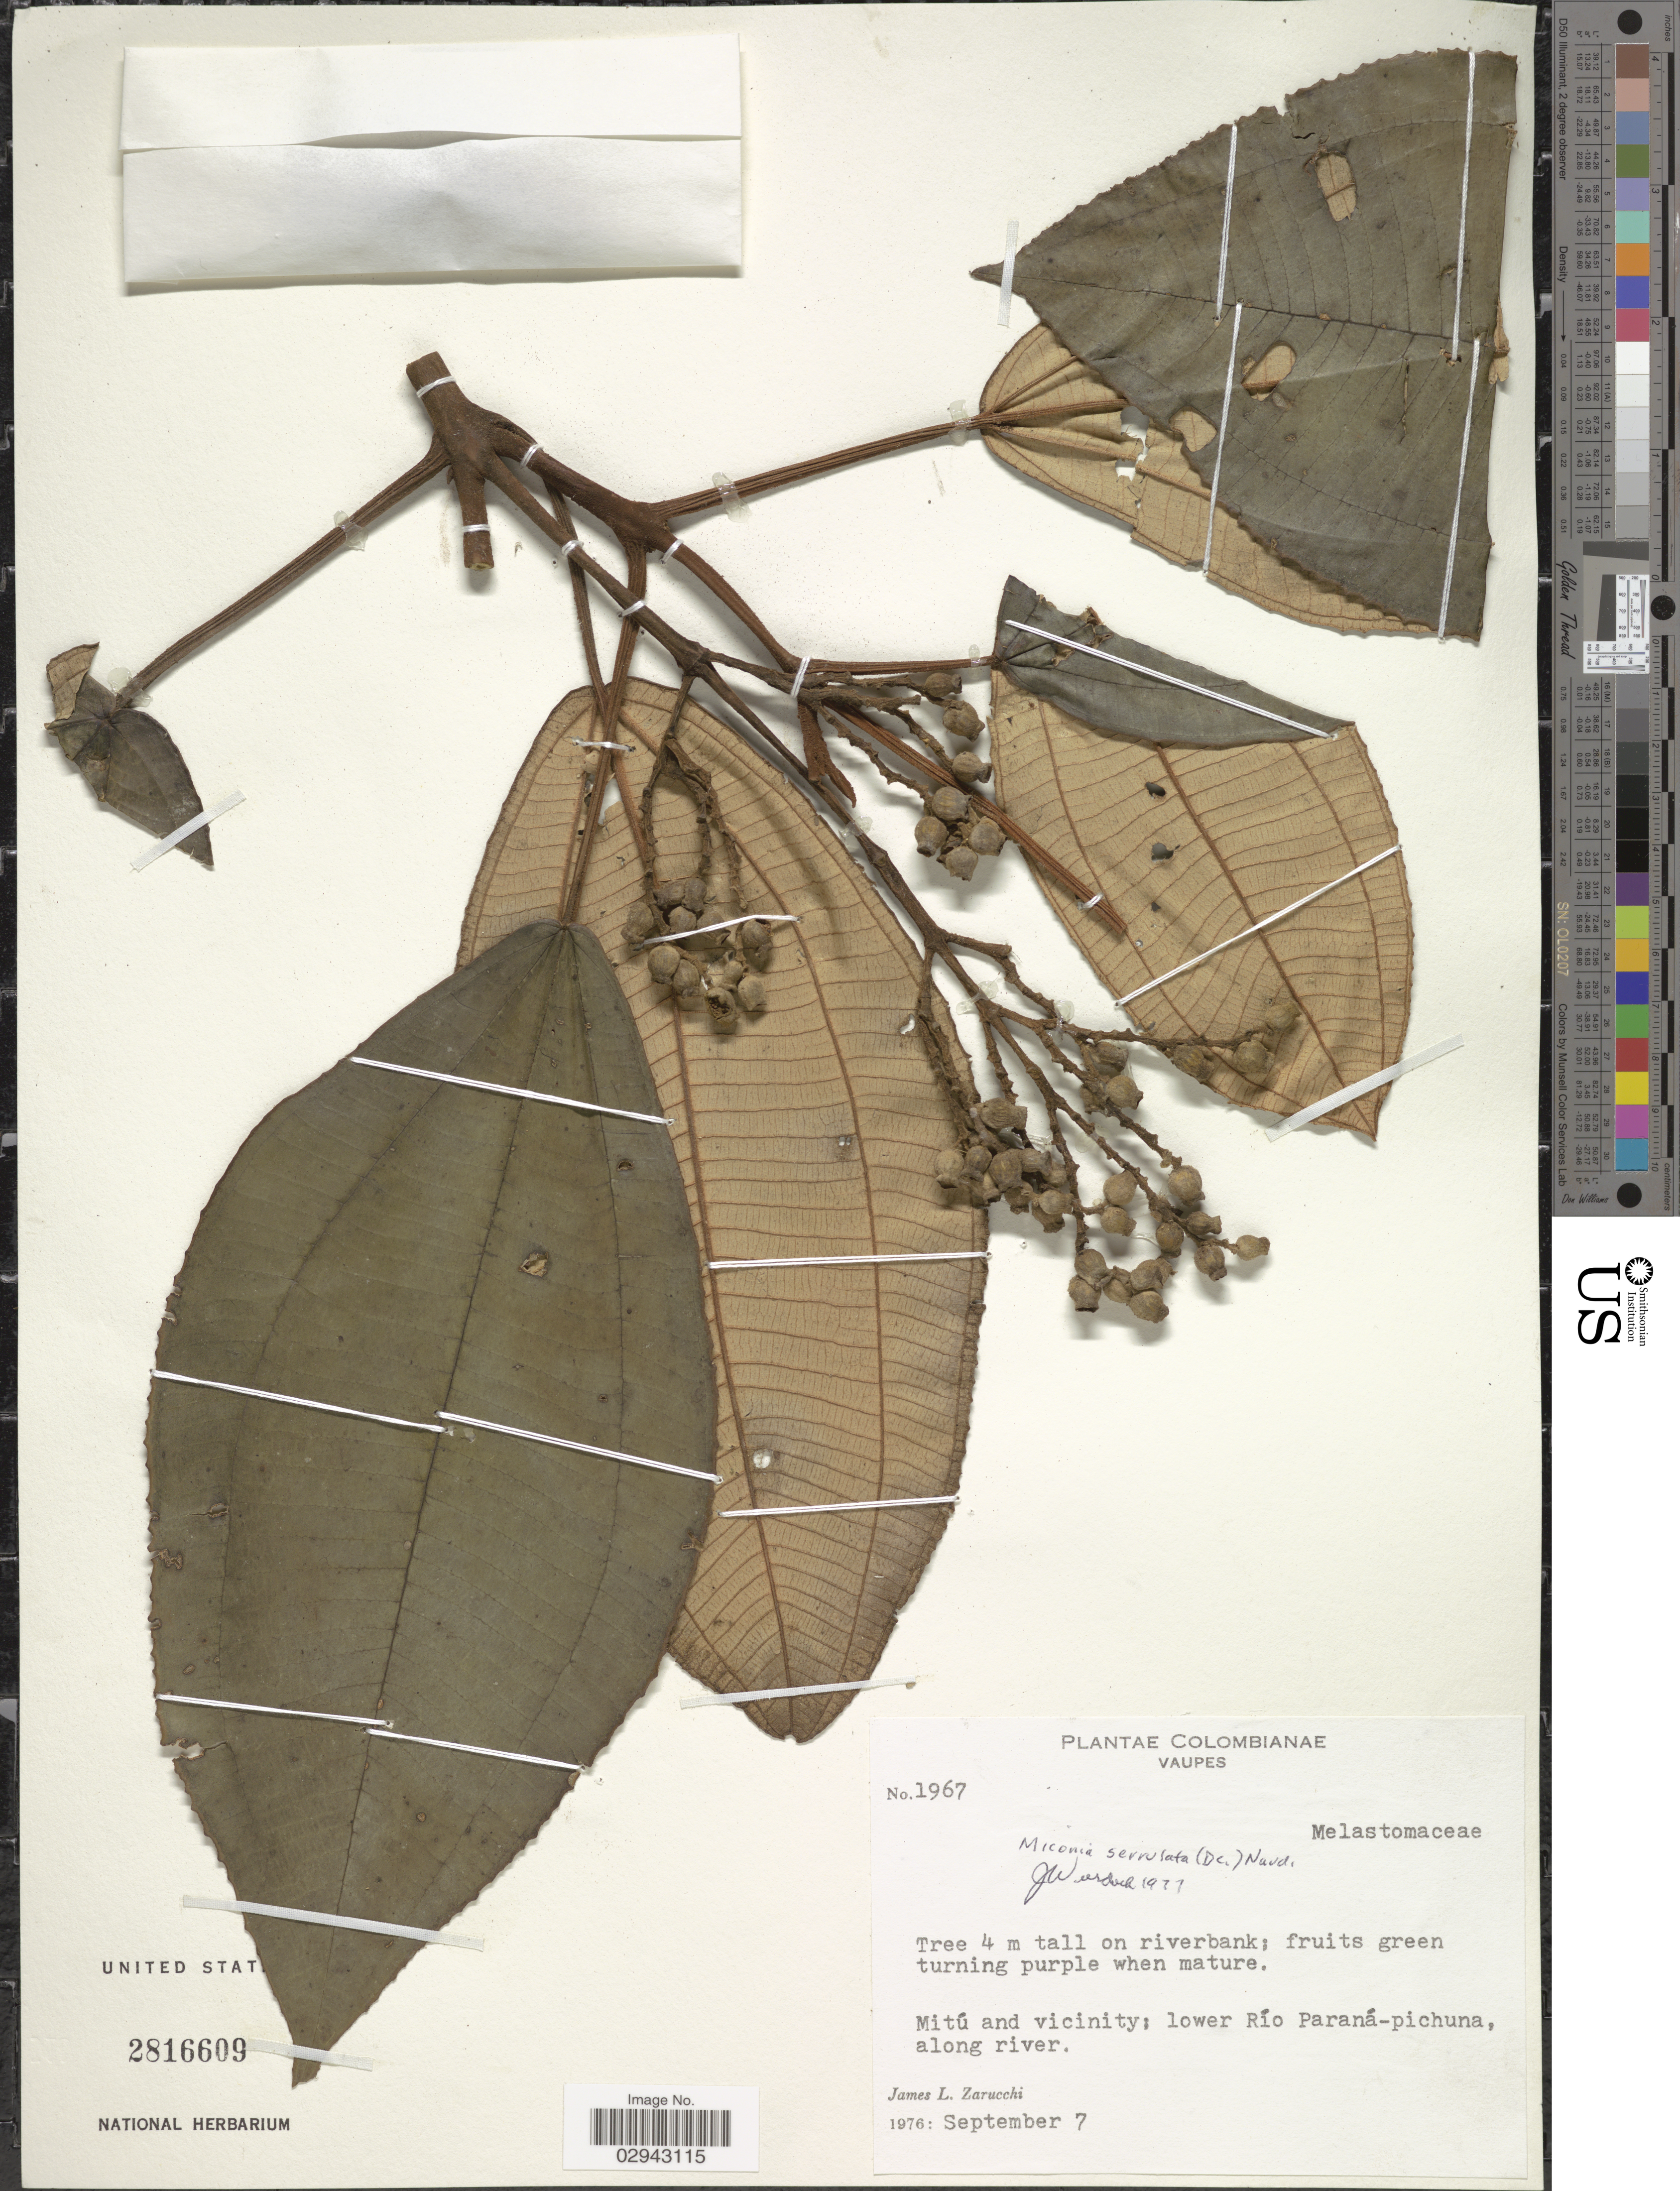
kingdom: Plantae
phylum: Tracheophyta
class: Magnoliopsida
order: Myrtales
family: Melastomataceae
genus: Miconia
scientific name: Miconia serrulata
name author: (DC.) Naudin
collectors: J. L. Zarucchi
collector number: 1967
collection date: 1976-09-07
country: Colombia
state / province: Vaupés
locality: Mitú and vicinity; lower Río Paraná-pichuna, along river.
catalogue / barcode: US 2816609